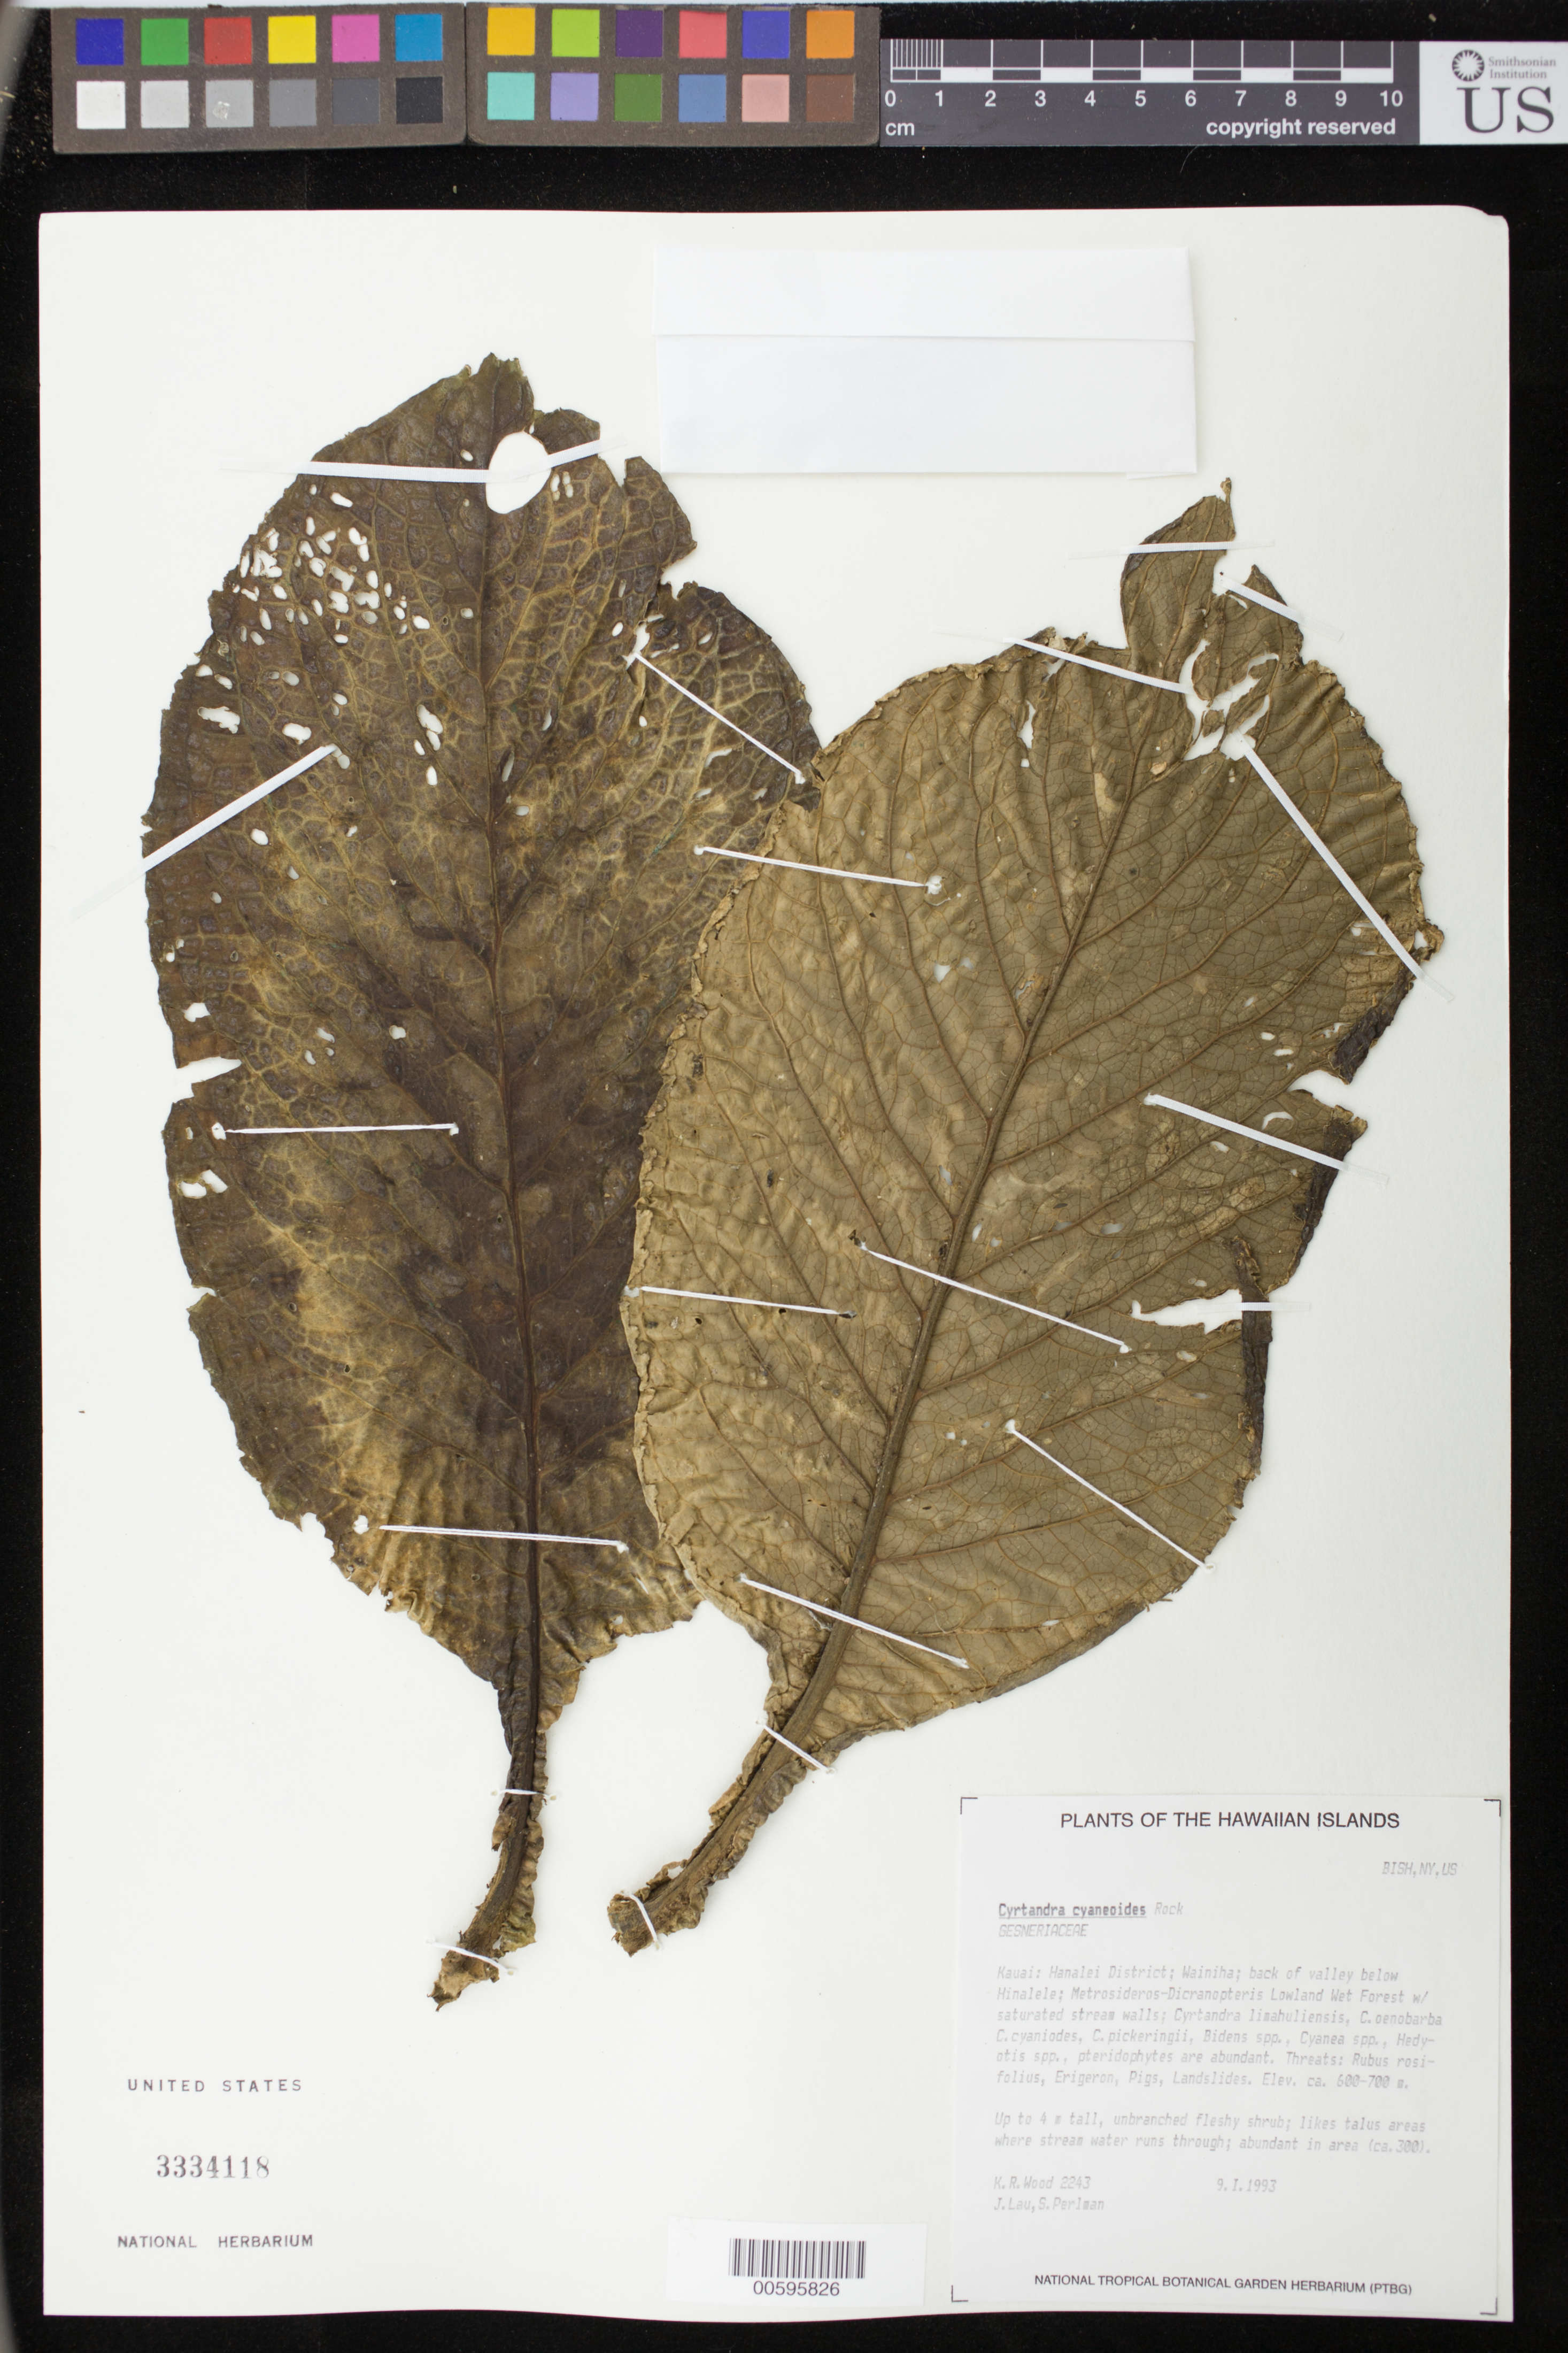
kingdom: Plantae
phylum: Tracheophyta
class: Magnoliopsida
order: Lamiales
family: Gesneriaceae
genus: Cyrtandra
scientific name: Cyrtandra cyaneoides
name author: Rock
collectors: K. R. Wood, J. Lau & S. P. Perlman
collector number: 2243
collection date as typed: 9 Jan 1993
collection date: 1993-01-09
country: United States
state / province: Hawaii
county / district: Kauai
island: Kaua'i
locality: Hanalei Dist; Wainiha; back of valley below Hinalele.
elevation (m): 600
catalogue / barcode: US 3334118